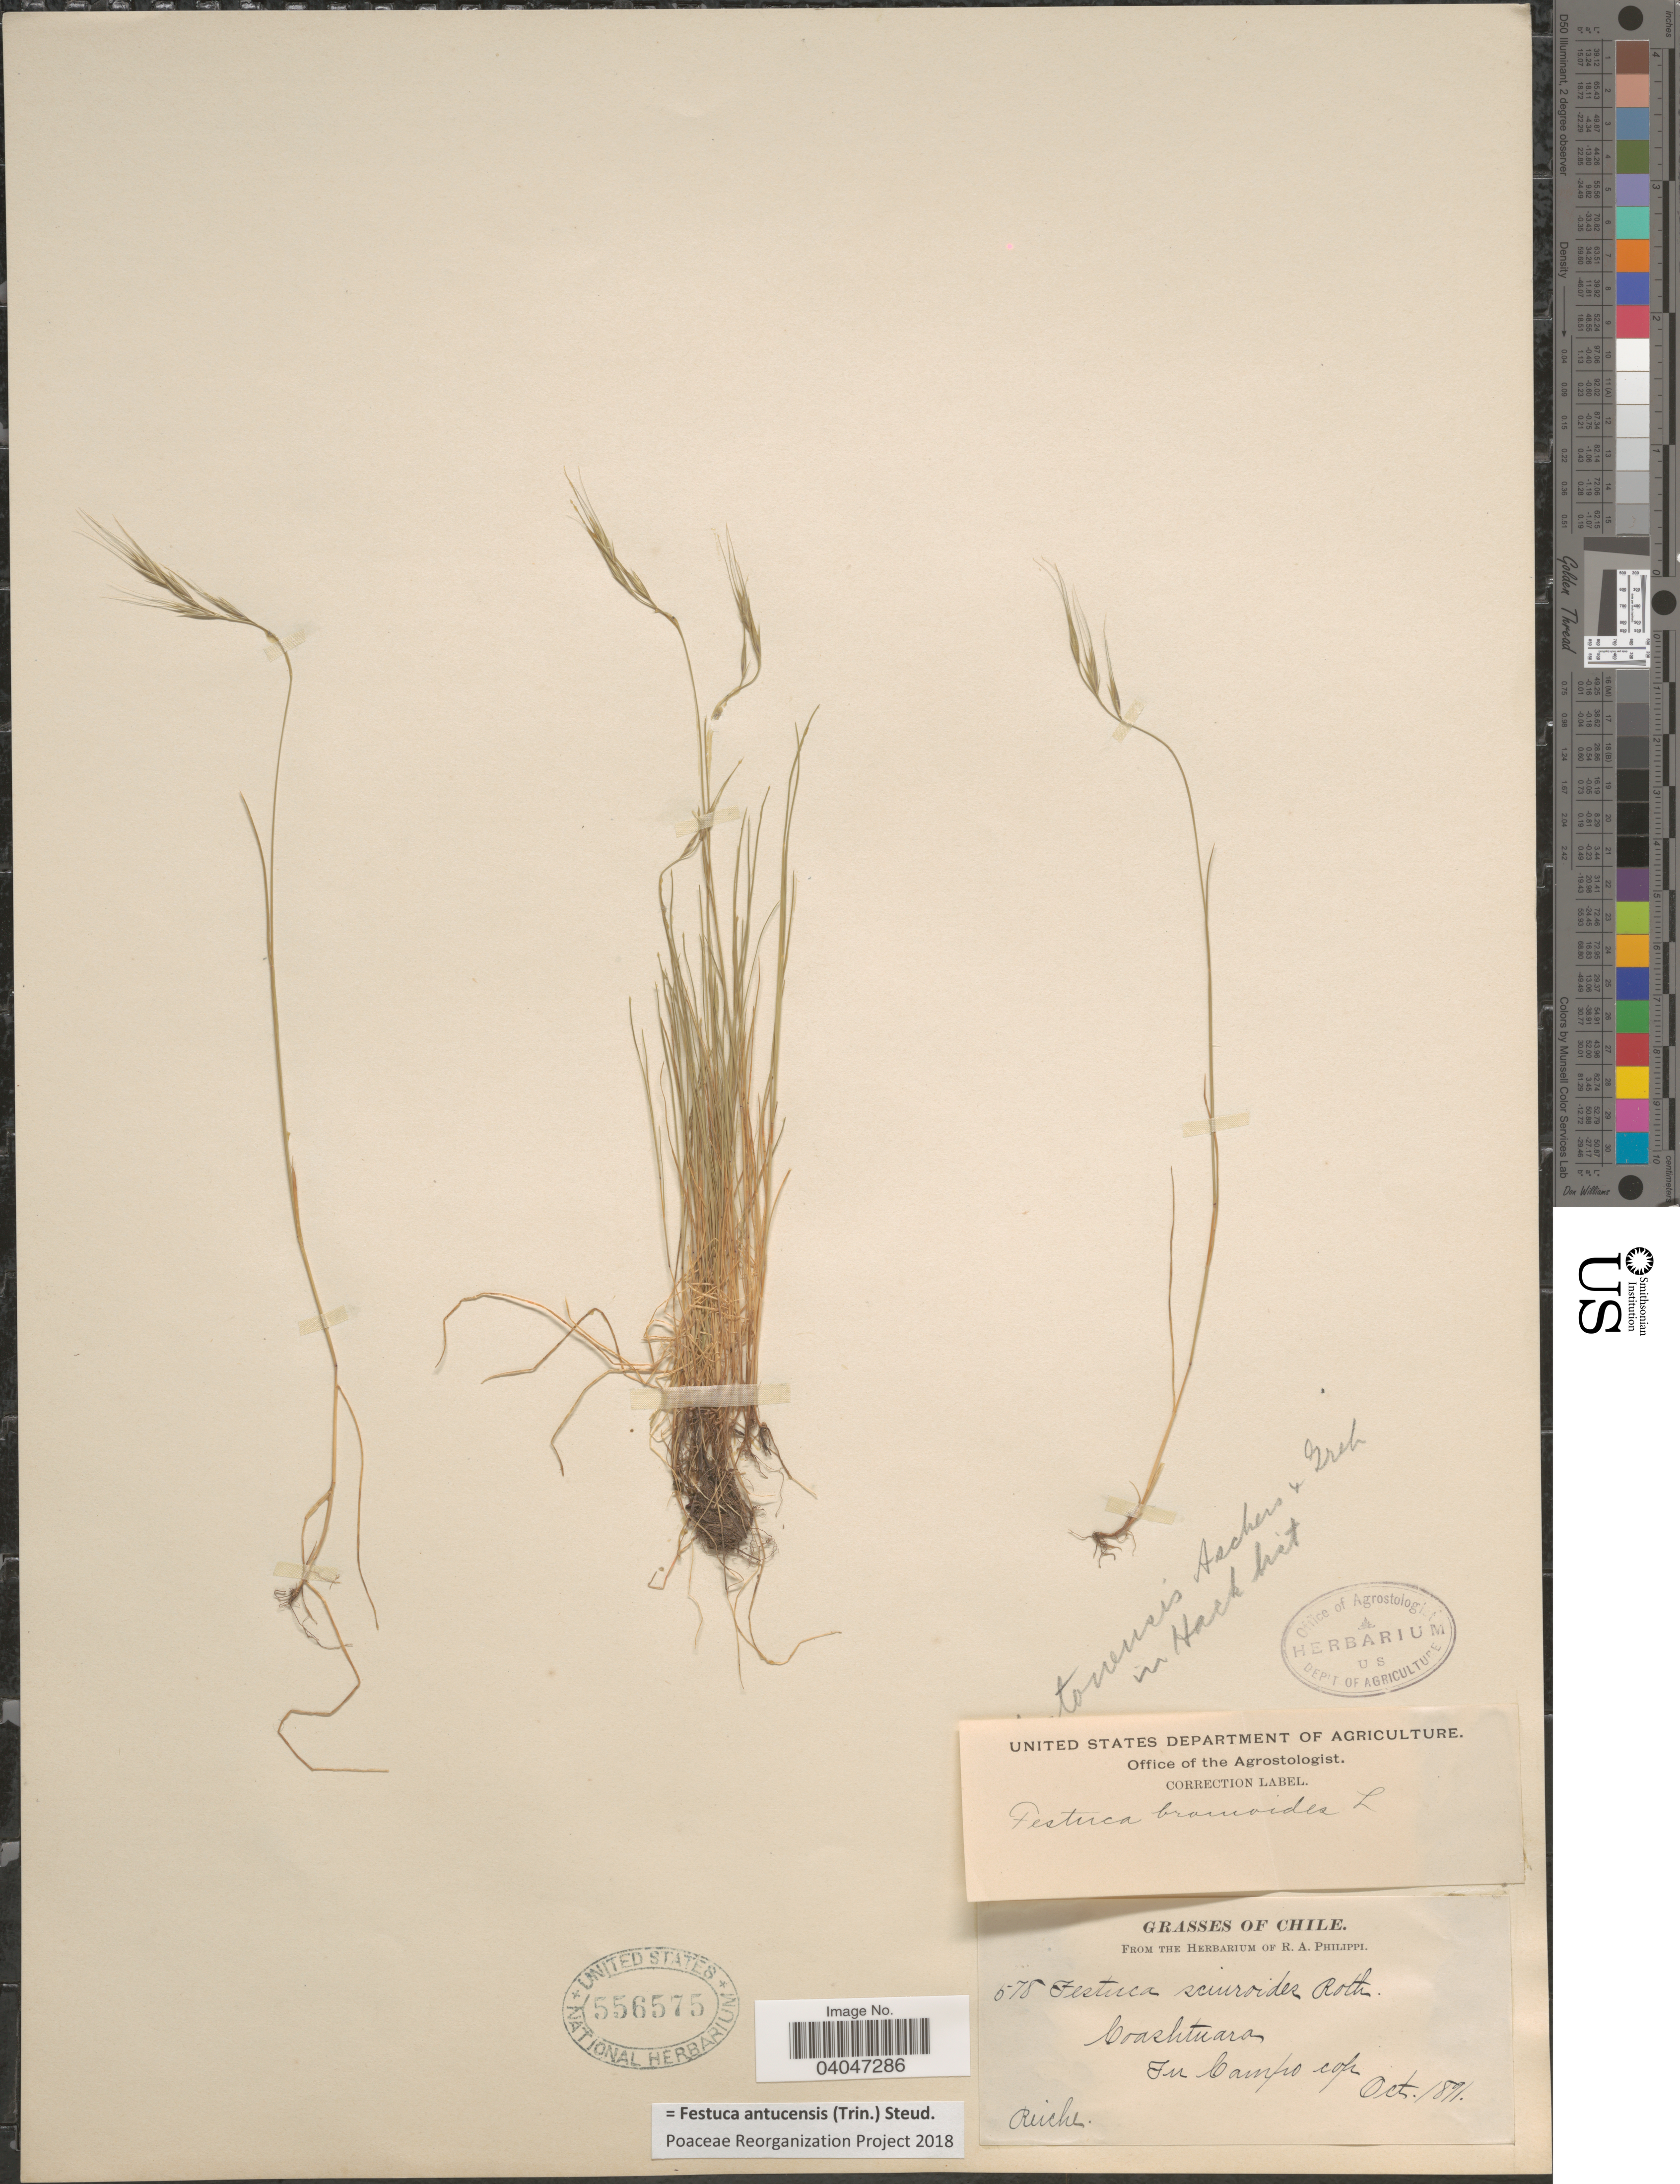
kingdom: Plantae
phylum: Tracheophyta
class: Liliopsida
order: Poales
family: Poaceae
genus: Festuca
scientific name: Festuca antucensis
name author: (Trin.) Steud.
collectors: Reiche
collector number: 578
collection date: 1891-10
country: Chile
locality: Coashtuara. In Campo cop.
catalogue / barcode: US 556575